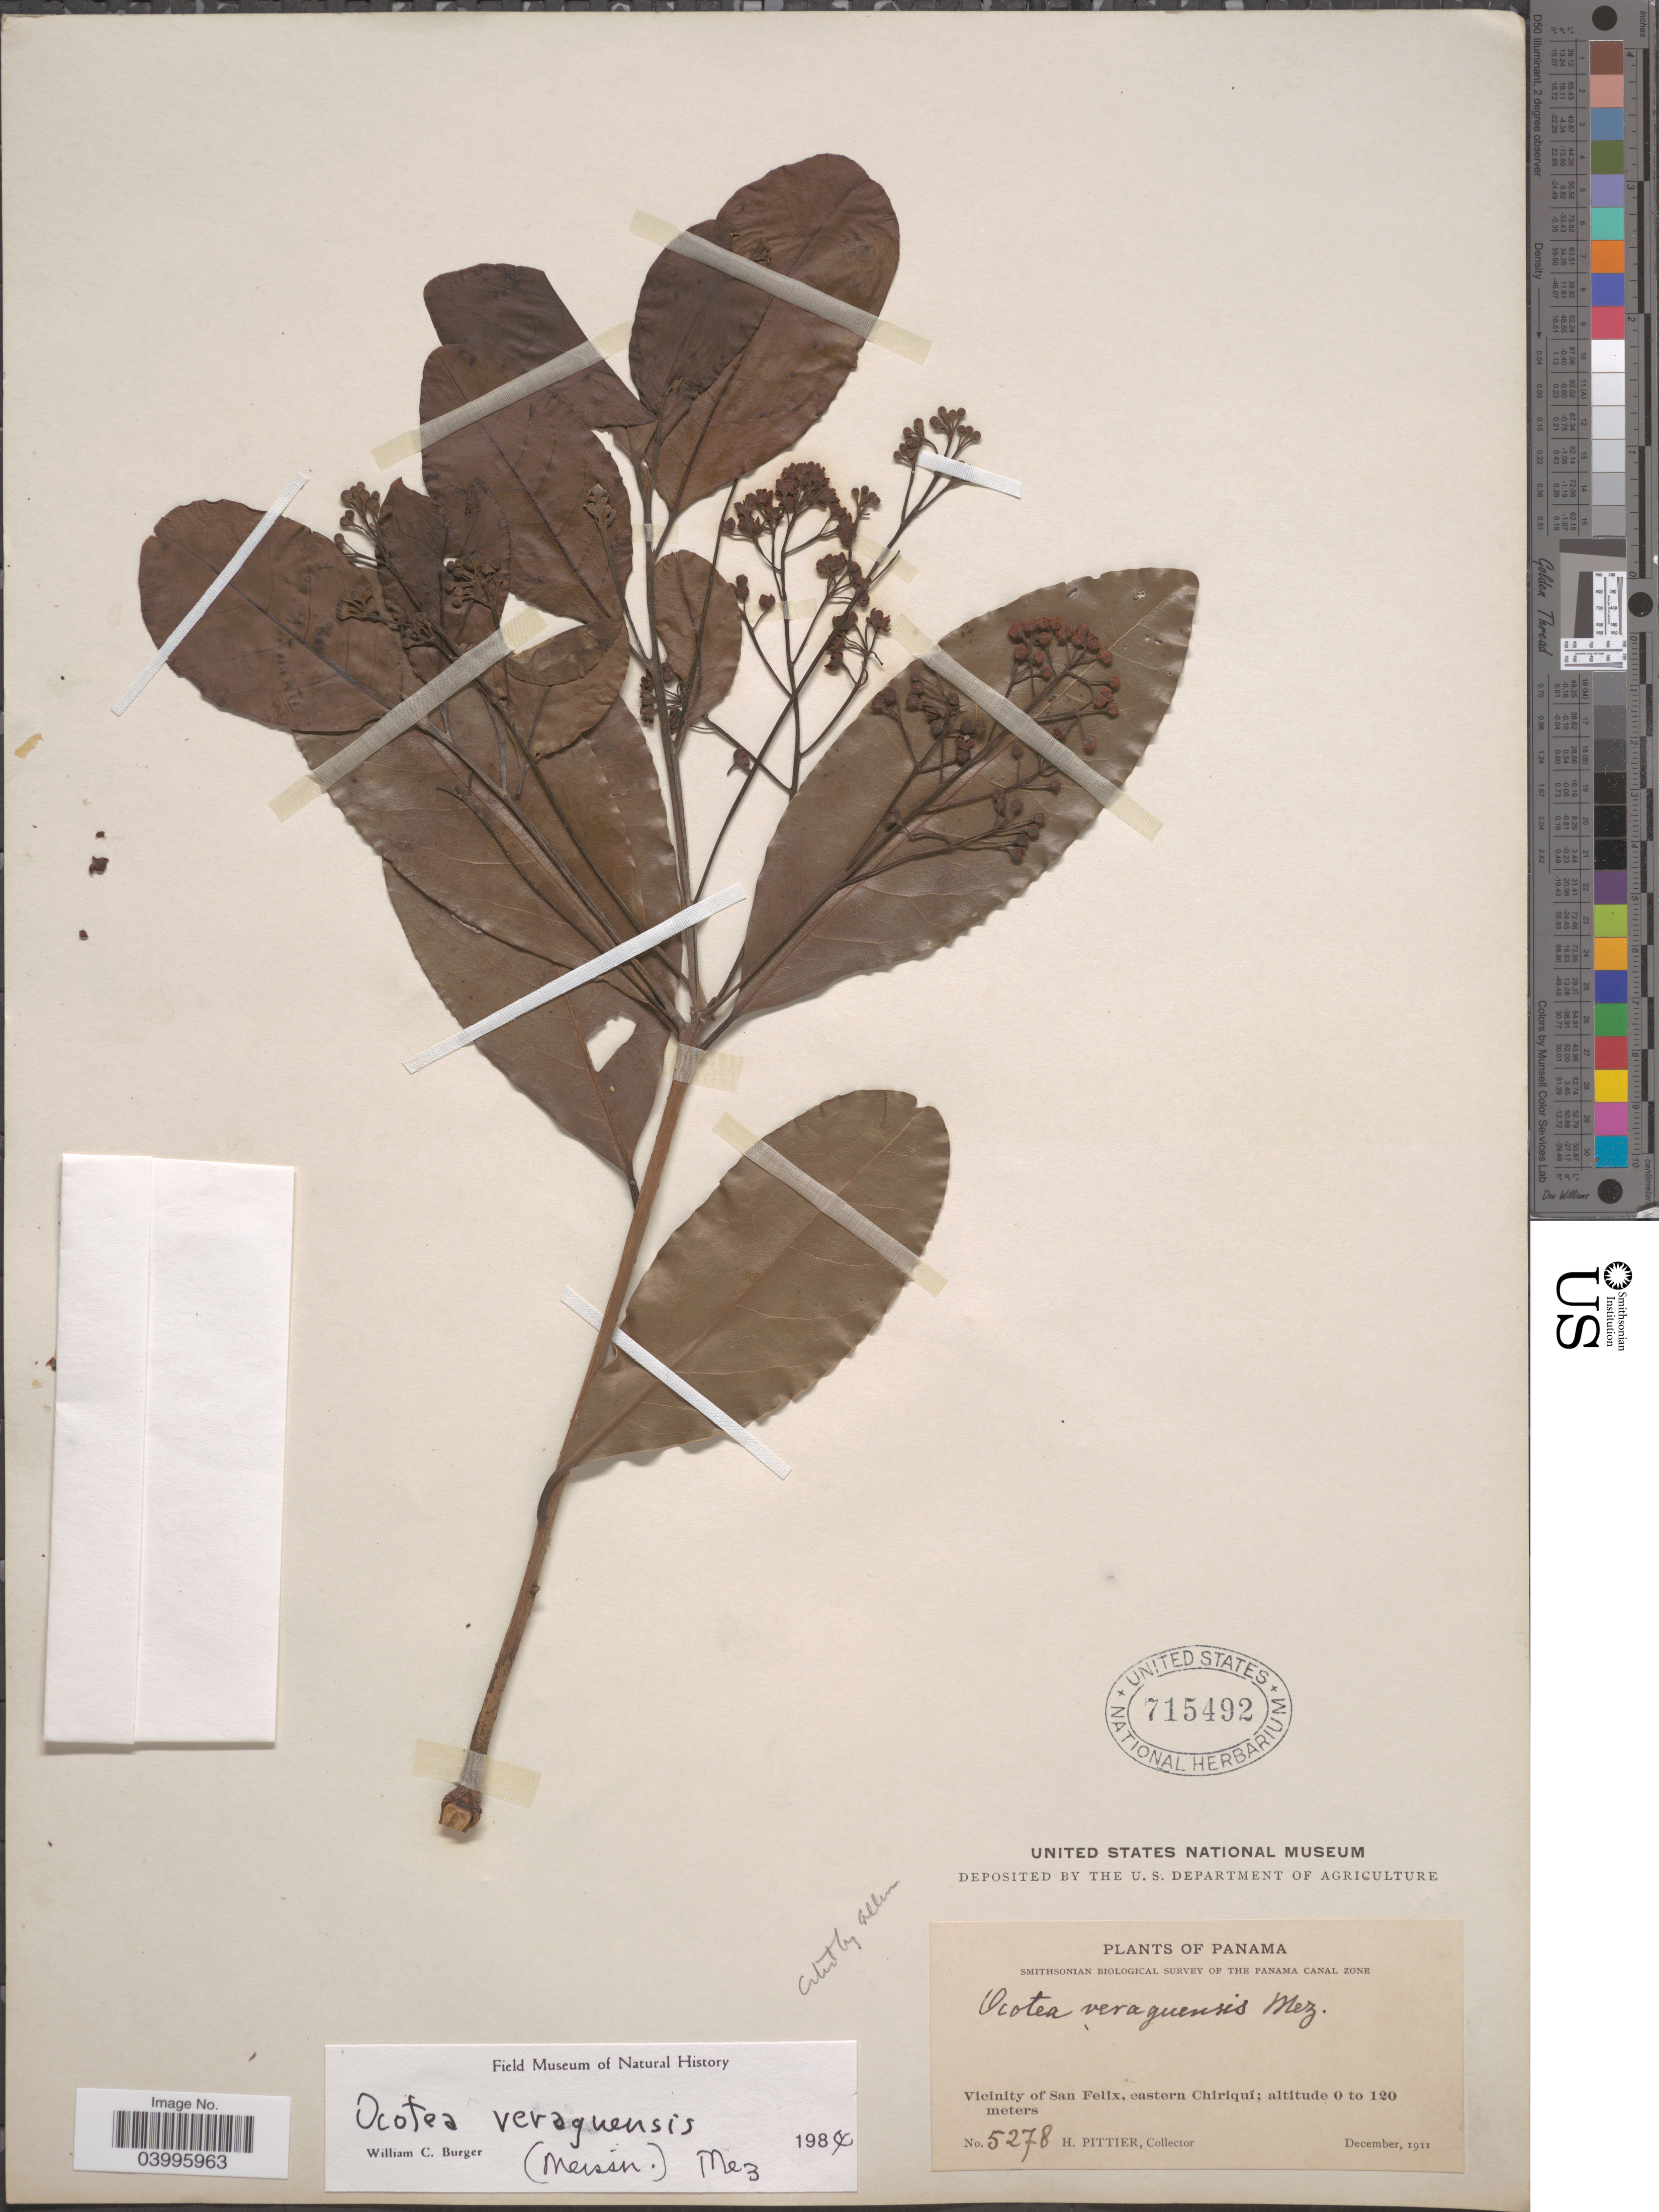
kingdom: Plantae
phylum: Tracheophyta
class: Magnoliopsida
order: Laurales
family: Lauraceae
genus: Ocotea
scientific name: Ocotea veraguensis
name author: (Meisn.) Mez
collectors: H. F. Pittier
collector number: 5278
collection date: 1911-12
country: Panama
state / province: Chiriqui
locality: Vicinity of San Felix, eastern Chiriquí.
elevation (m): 0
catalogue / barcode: US 715492